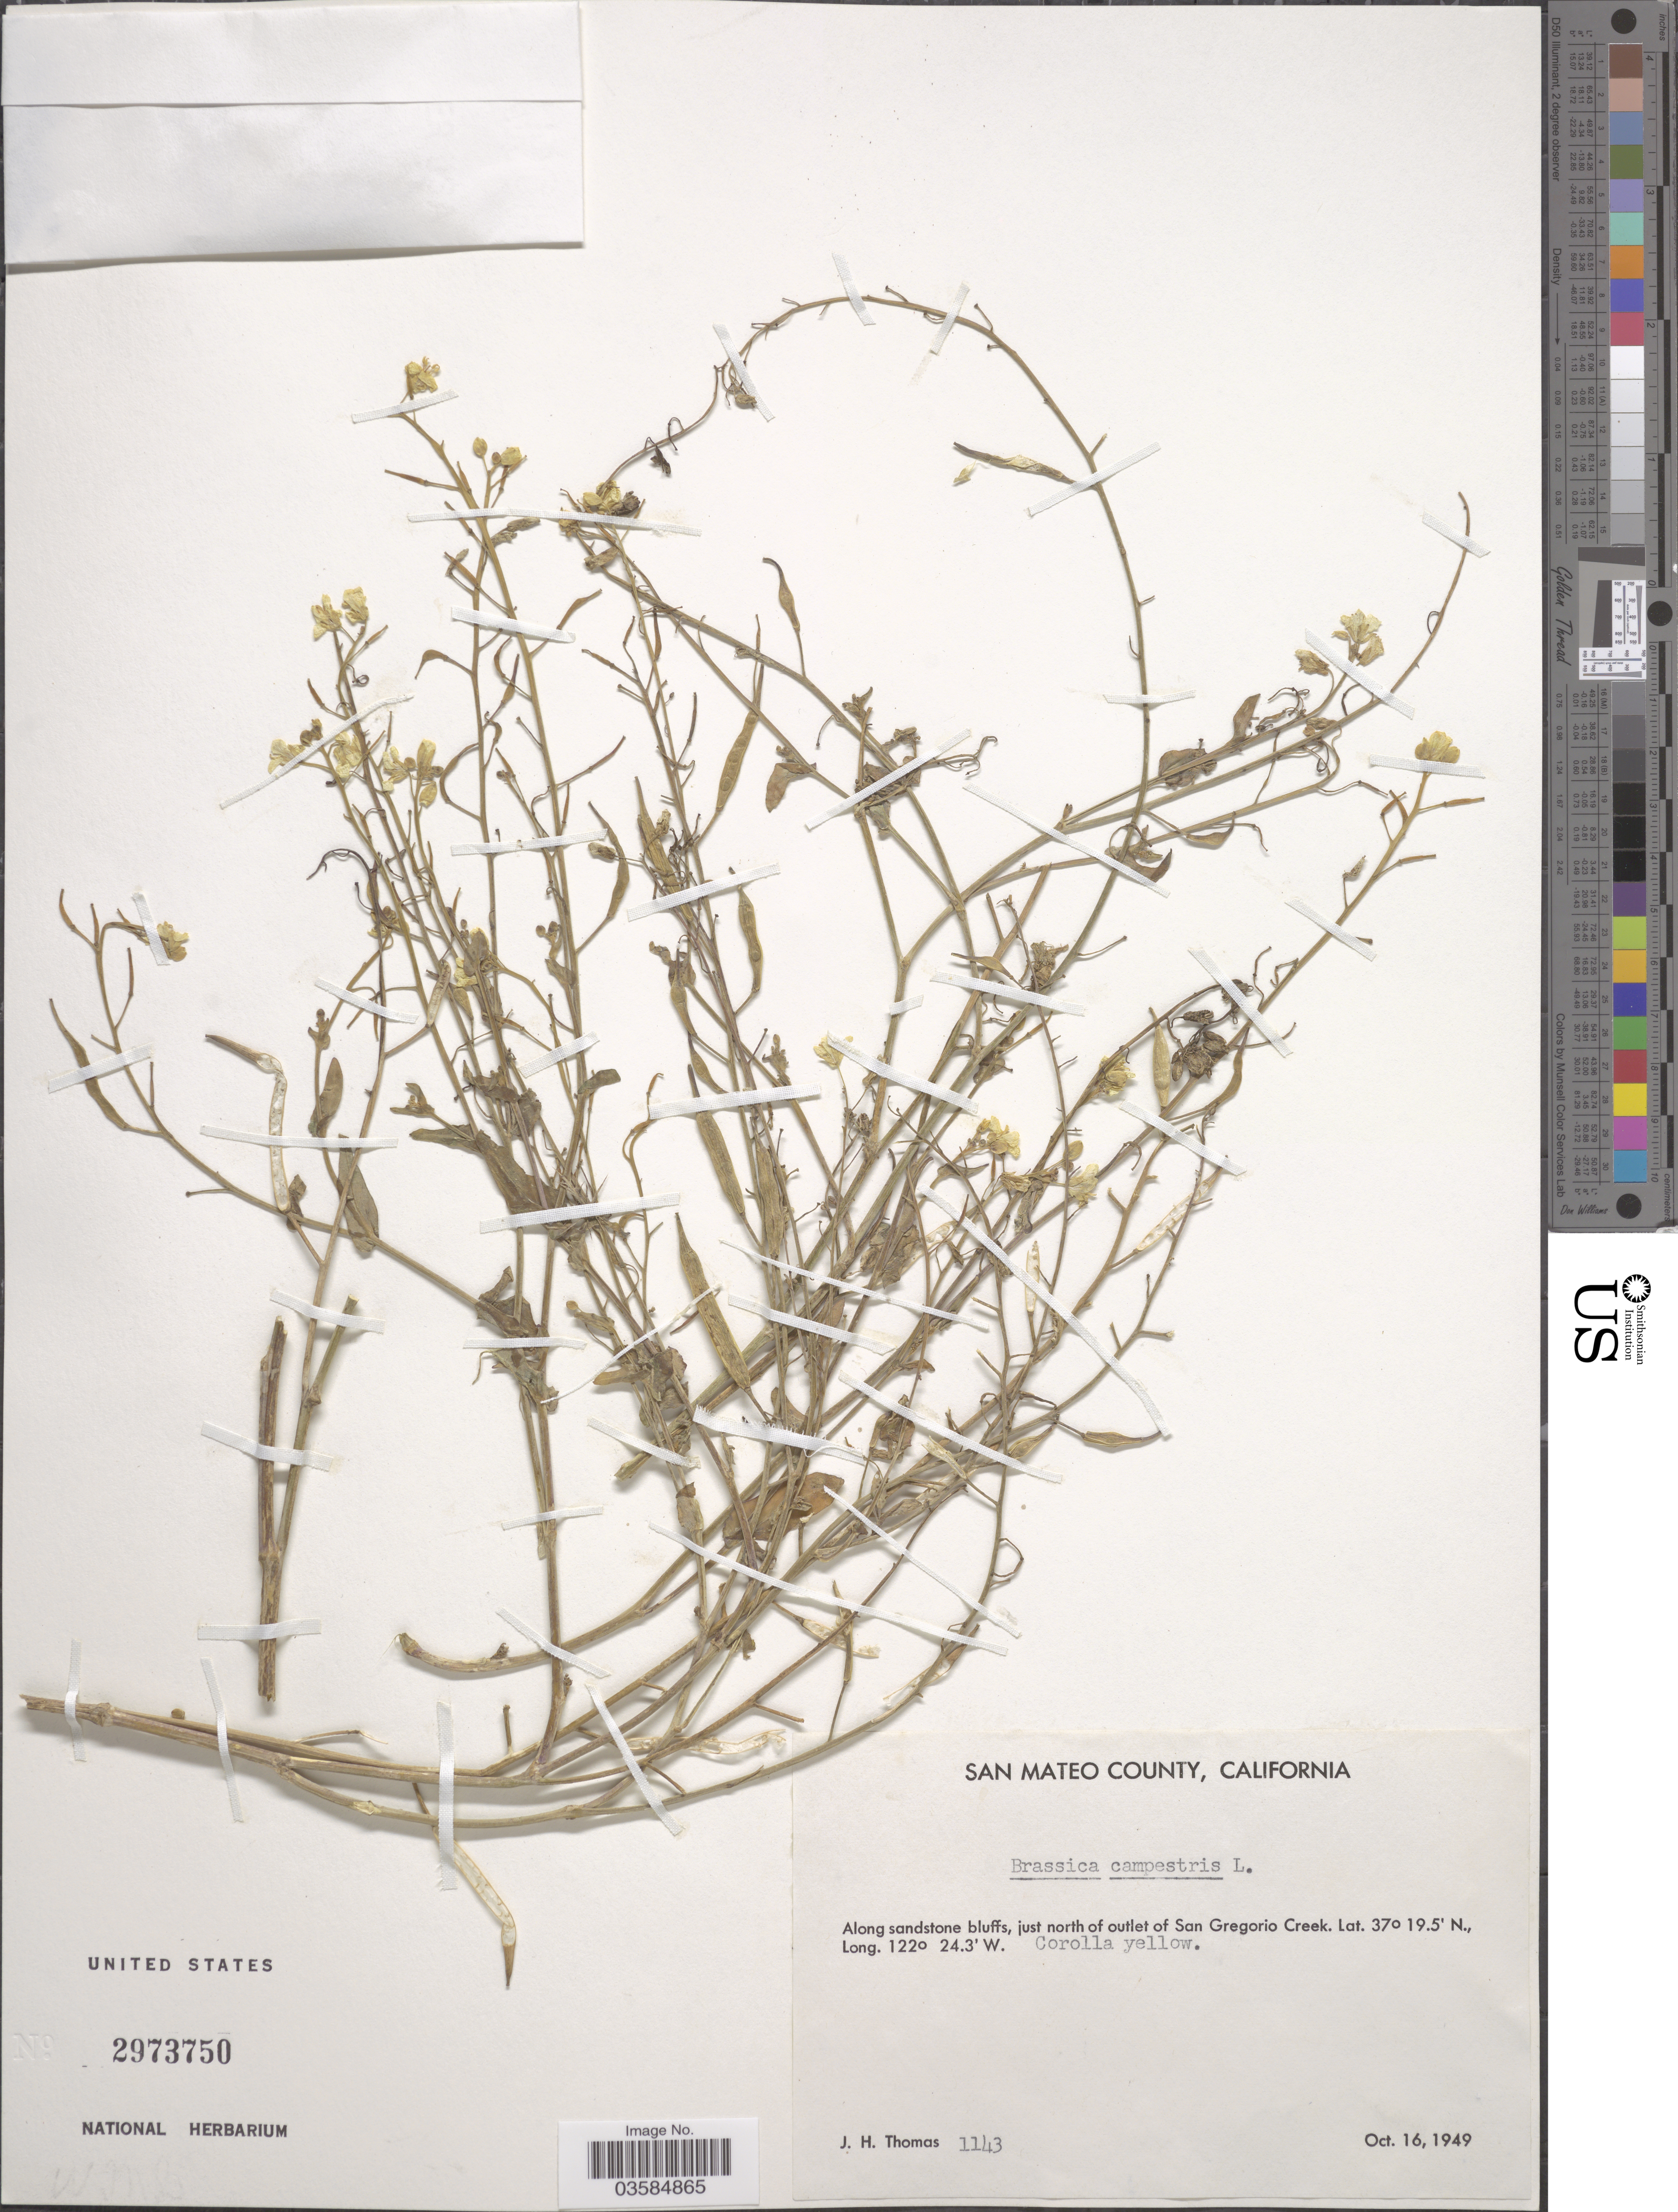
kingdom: Plantae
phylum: Tracheophyta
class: Magnoliopsida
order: Brassicales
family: Brassicaceae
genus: Brassica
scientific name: Brassica campestris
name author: L.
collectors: J. H. Thomas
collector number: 1143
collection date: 1949-10-16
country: United States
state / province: California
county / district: San Mateo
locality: San Mateo County. Along sandstone bluffs, just north of outlet of San Gregorio Creek.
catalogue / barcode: US 2973750